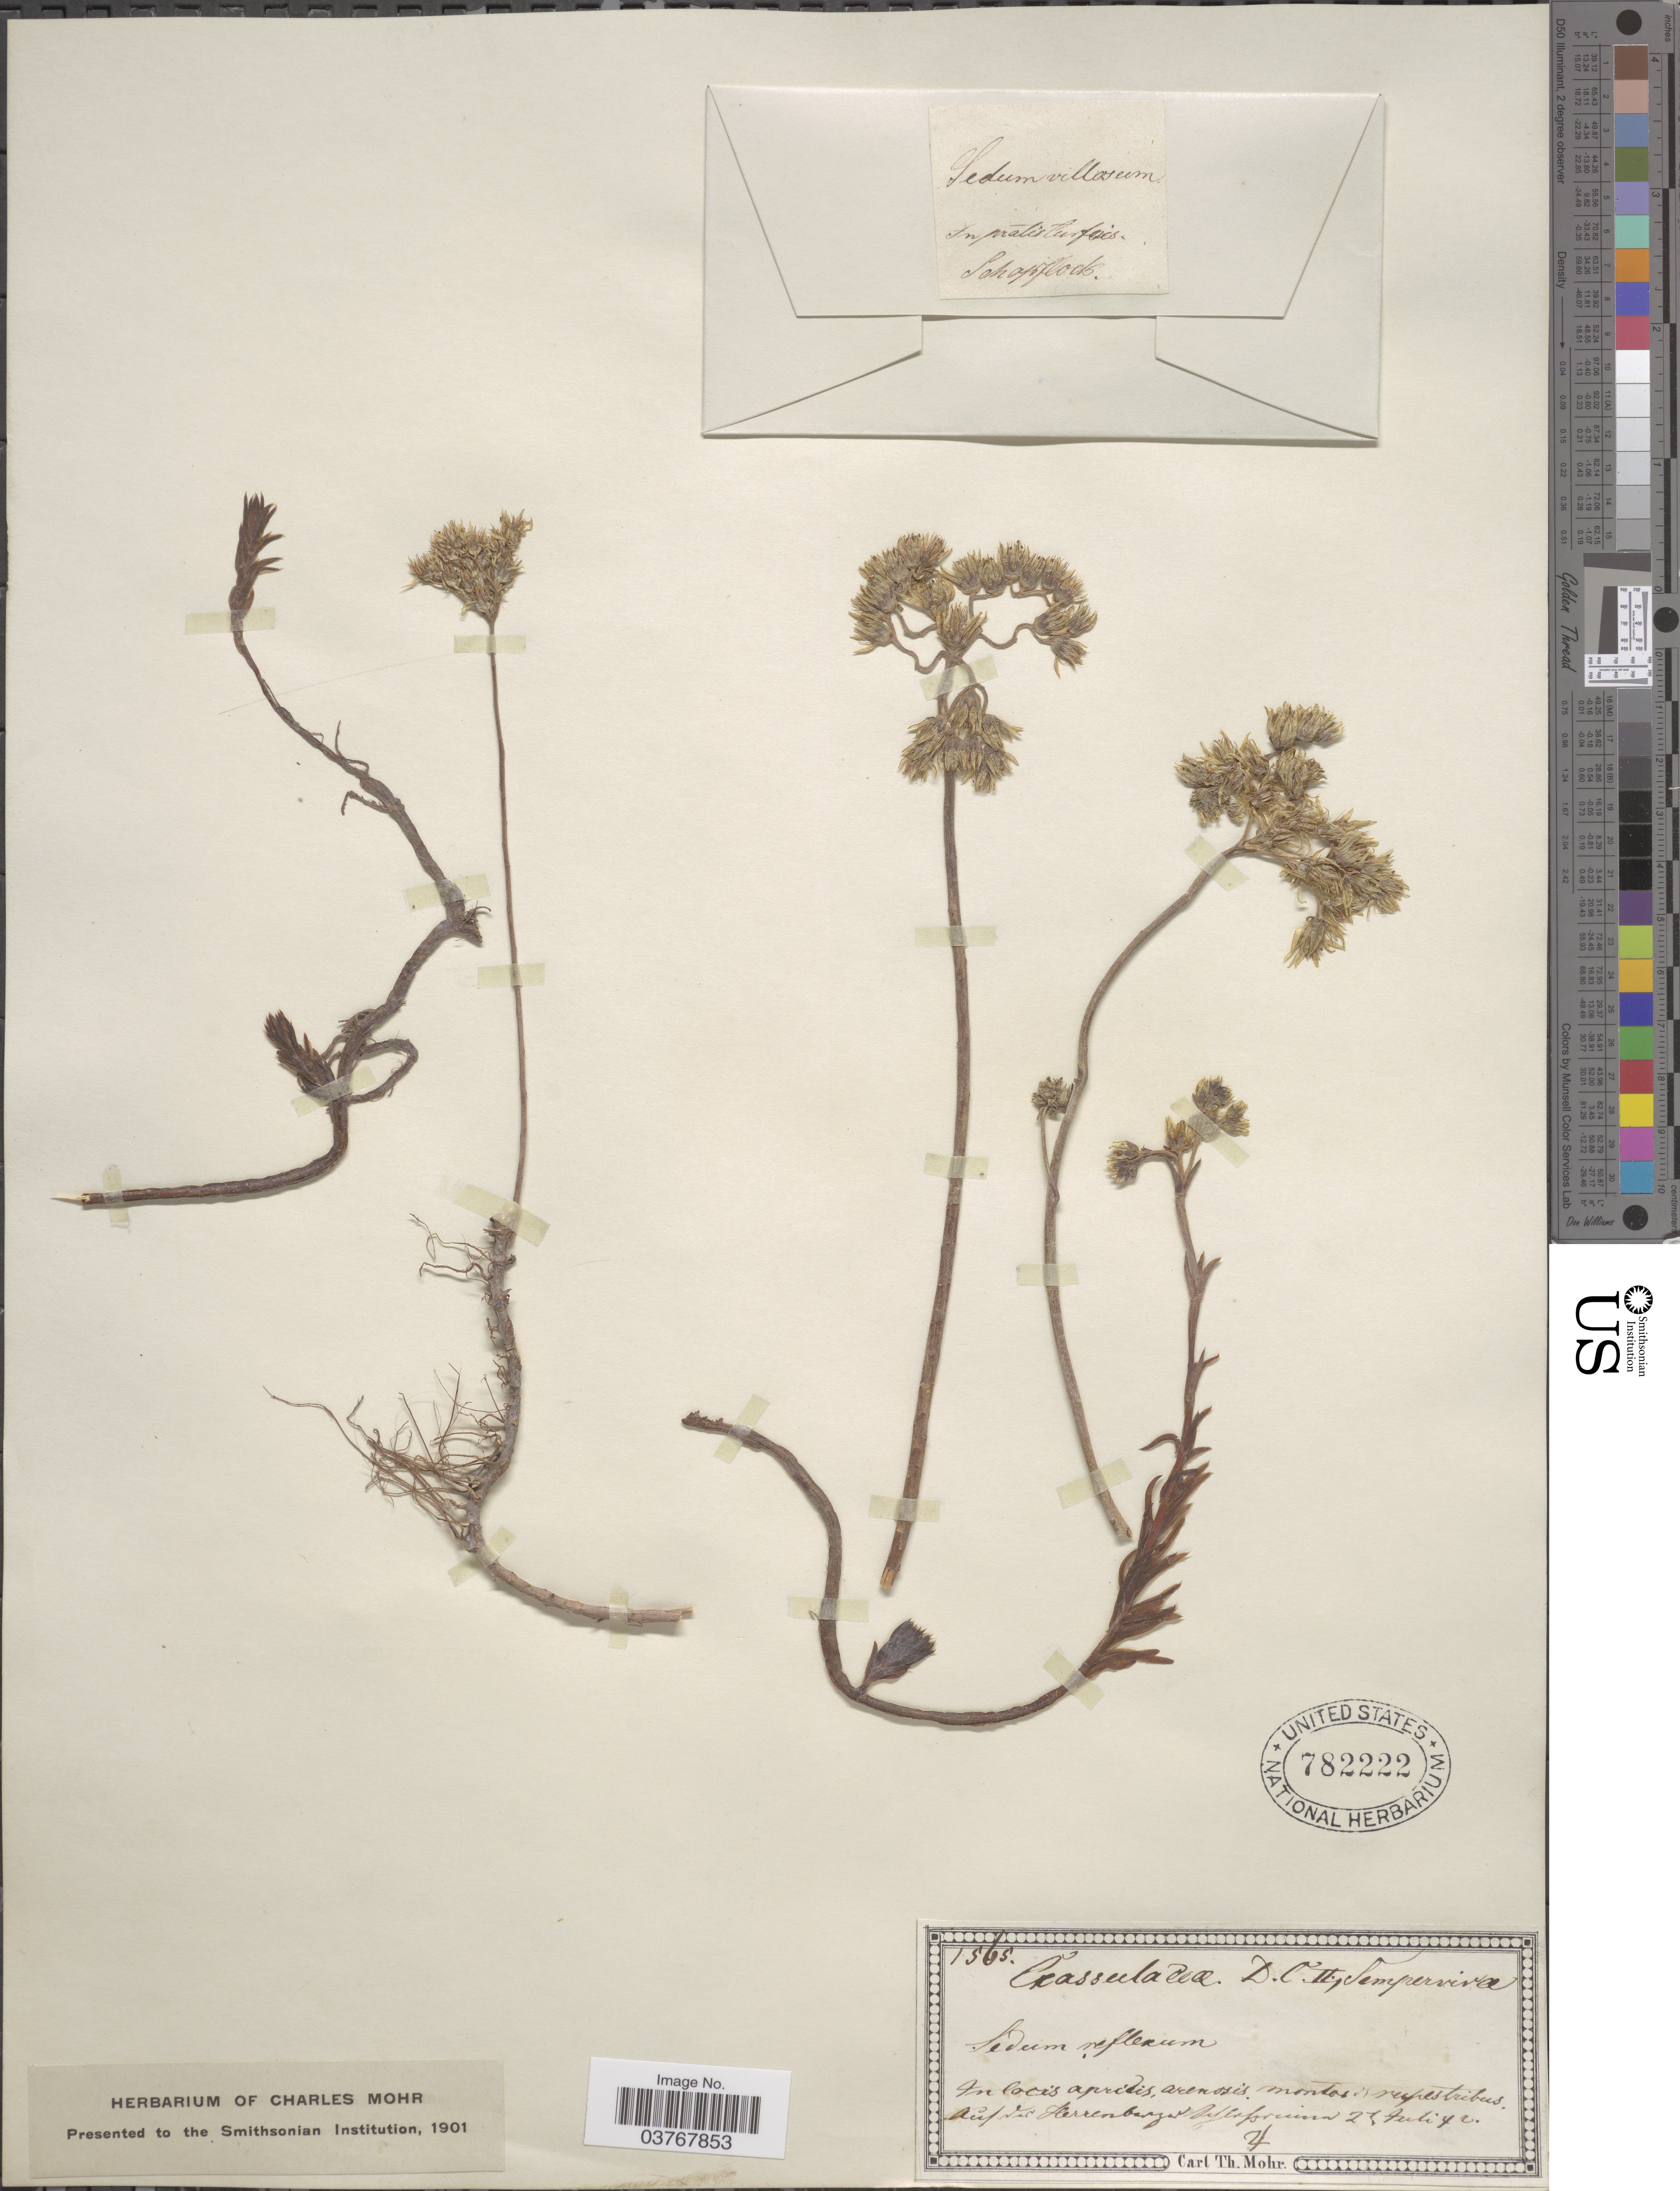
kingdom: Plantae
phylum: Tracheophyta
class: Magnoliopsida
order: Saxifragales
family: Crassulaceae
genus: Petrosedum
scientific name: Petrosedum rupestre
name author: (L.) P.V. Heath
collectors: Mohr, C. T. (herbarium)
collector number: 1565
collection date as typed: Transcribed d/m/y: 21/7/42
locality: In locis apridis, arenosis montos: rupestribus. [illegible text] Herrenburger[interpreted] [illegible text].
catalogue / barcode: US 782222